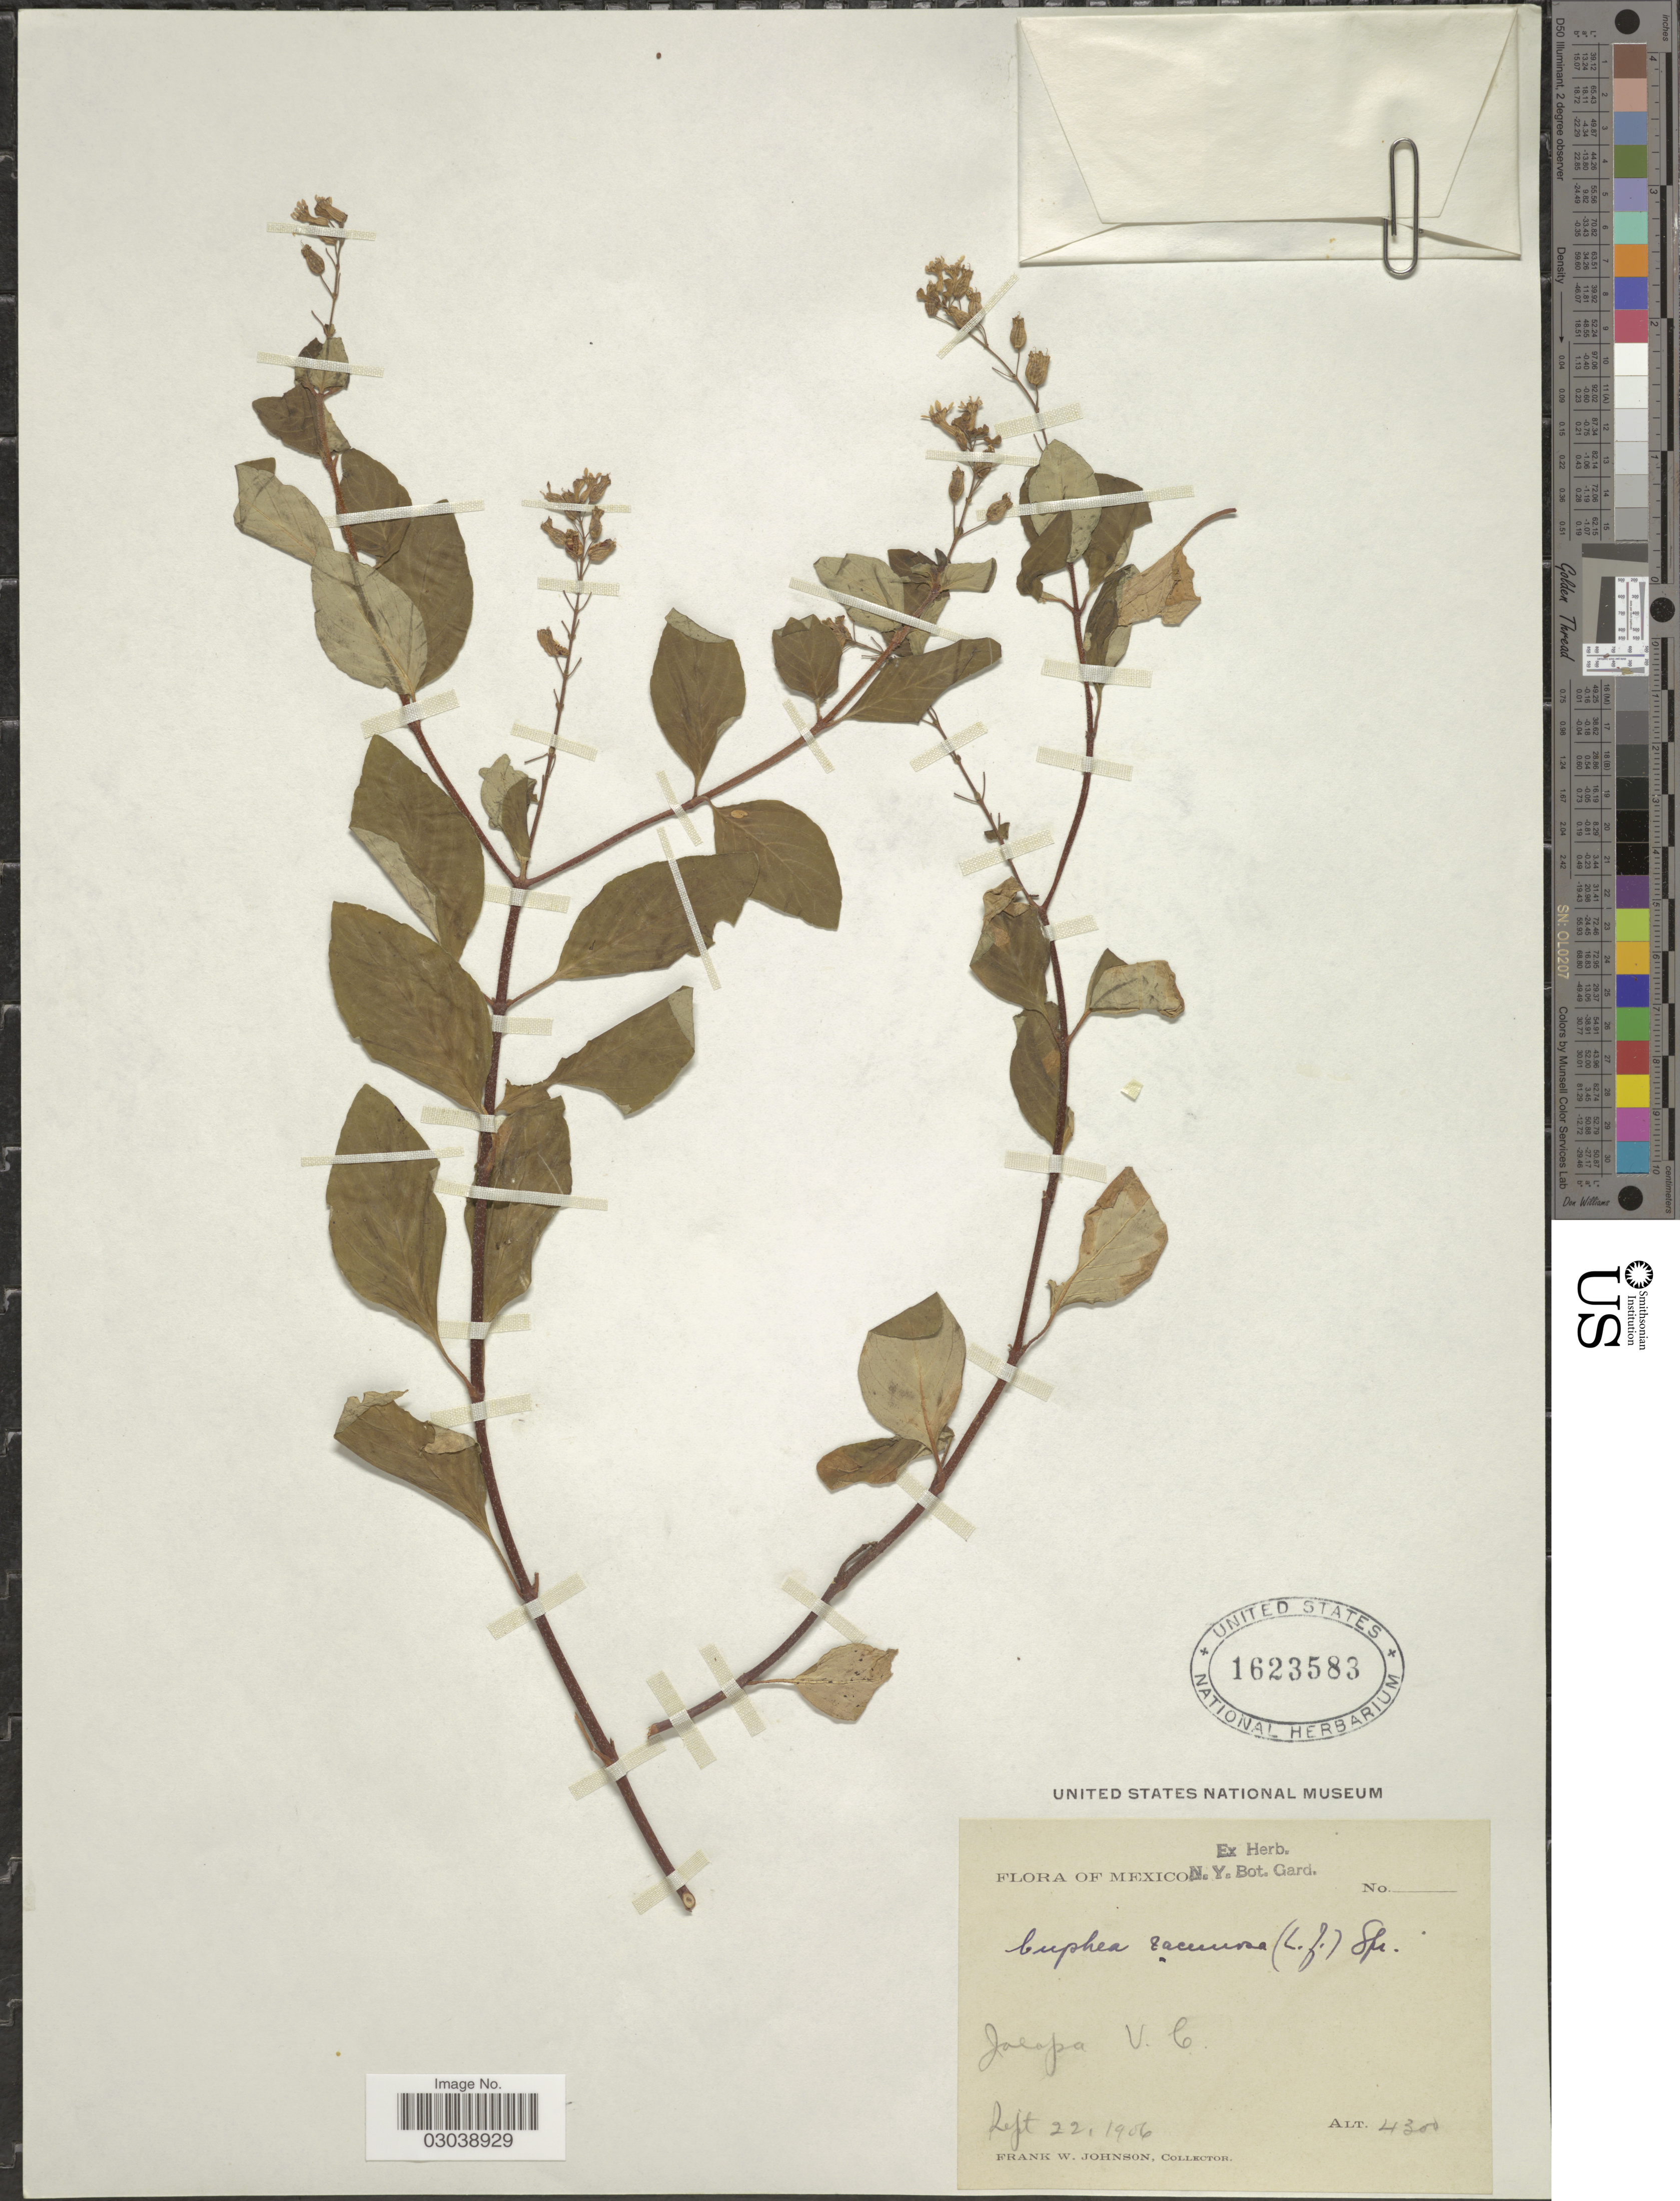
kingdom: Plantae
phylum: Tracheophyta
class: Magnoliopsida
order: Myrtales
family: Lythraceae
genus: Cuphea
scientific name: Cuphea racemosa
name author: (L. f.) Spreng.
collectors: F. W. Johnson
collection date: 1906-09-22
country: Mexico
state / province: Veracruz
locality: Jalapa, V.C.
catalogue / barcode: US 1623583